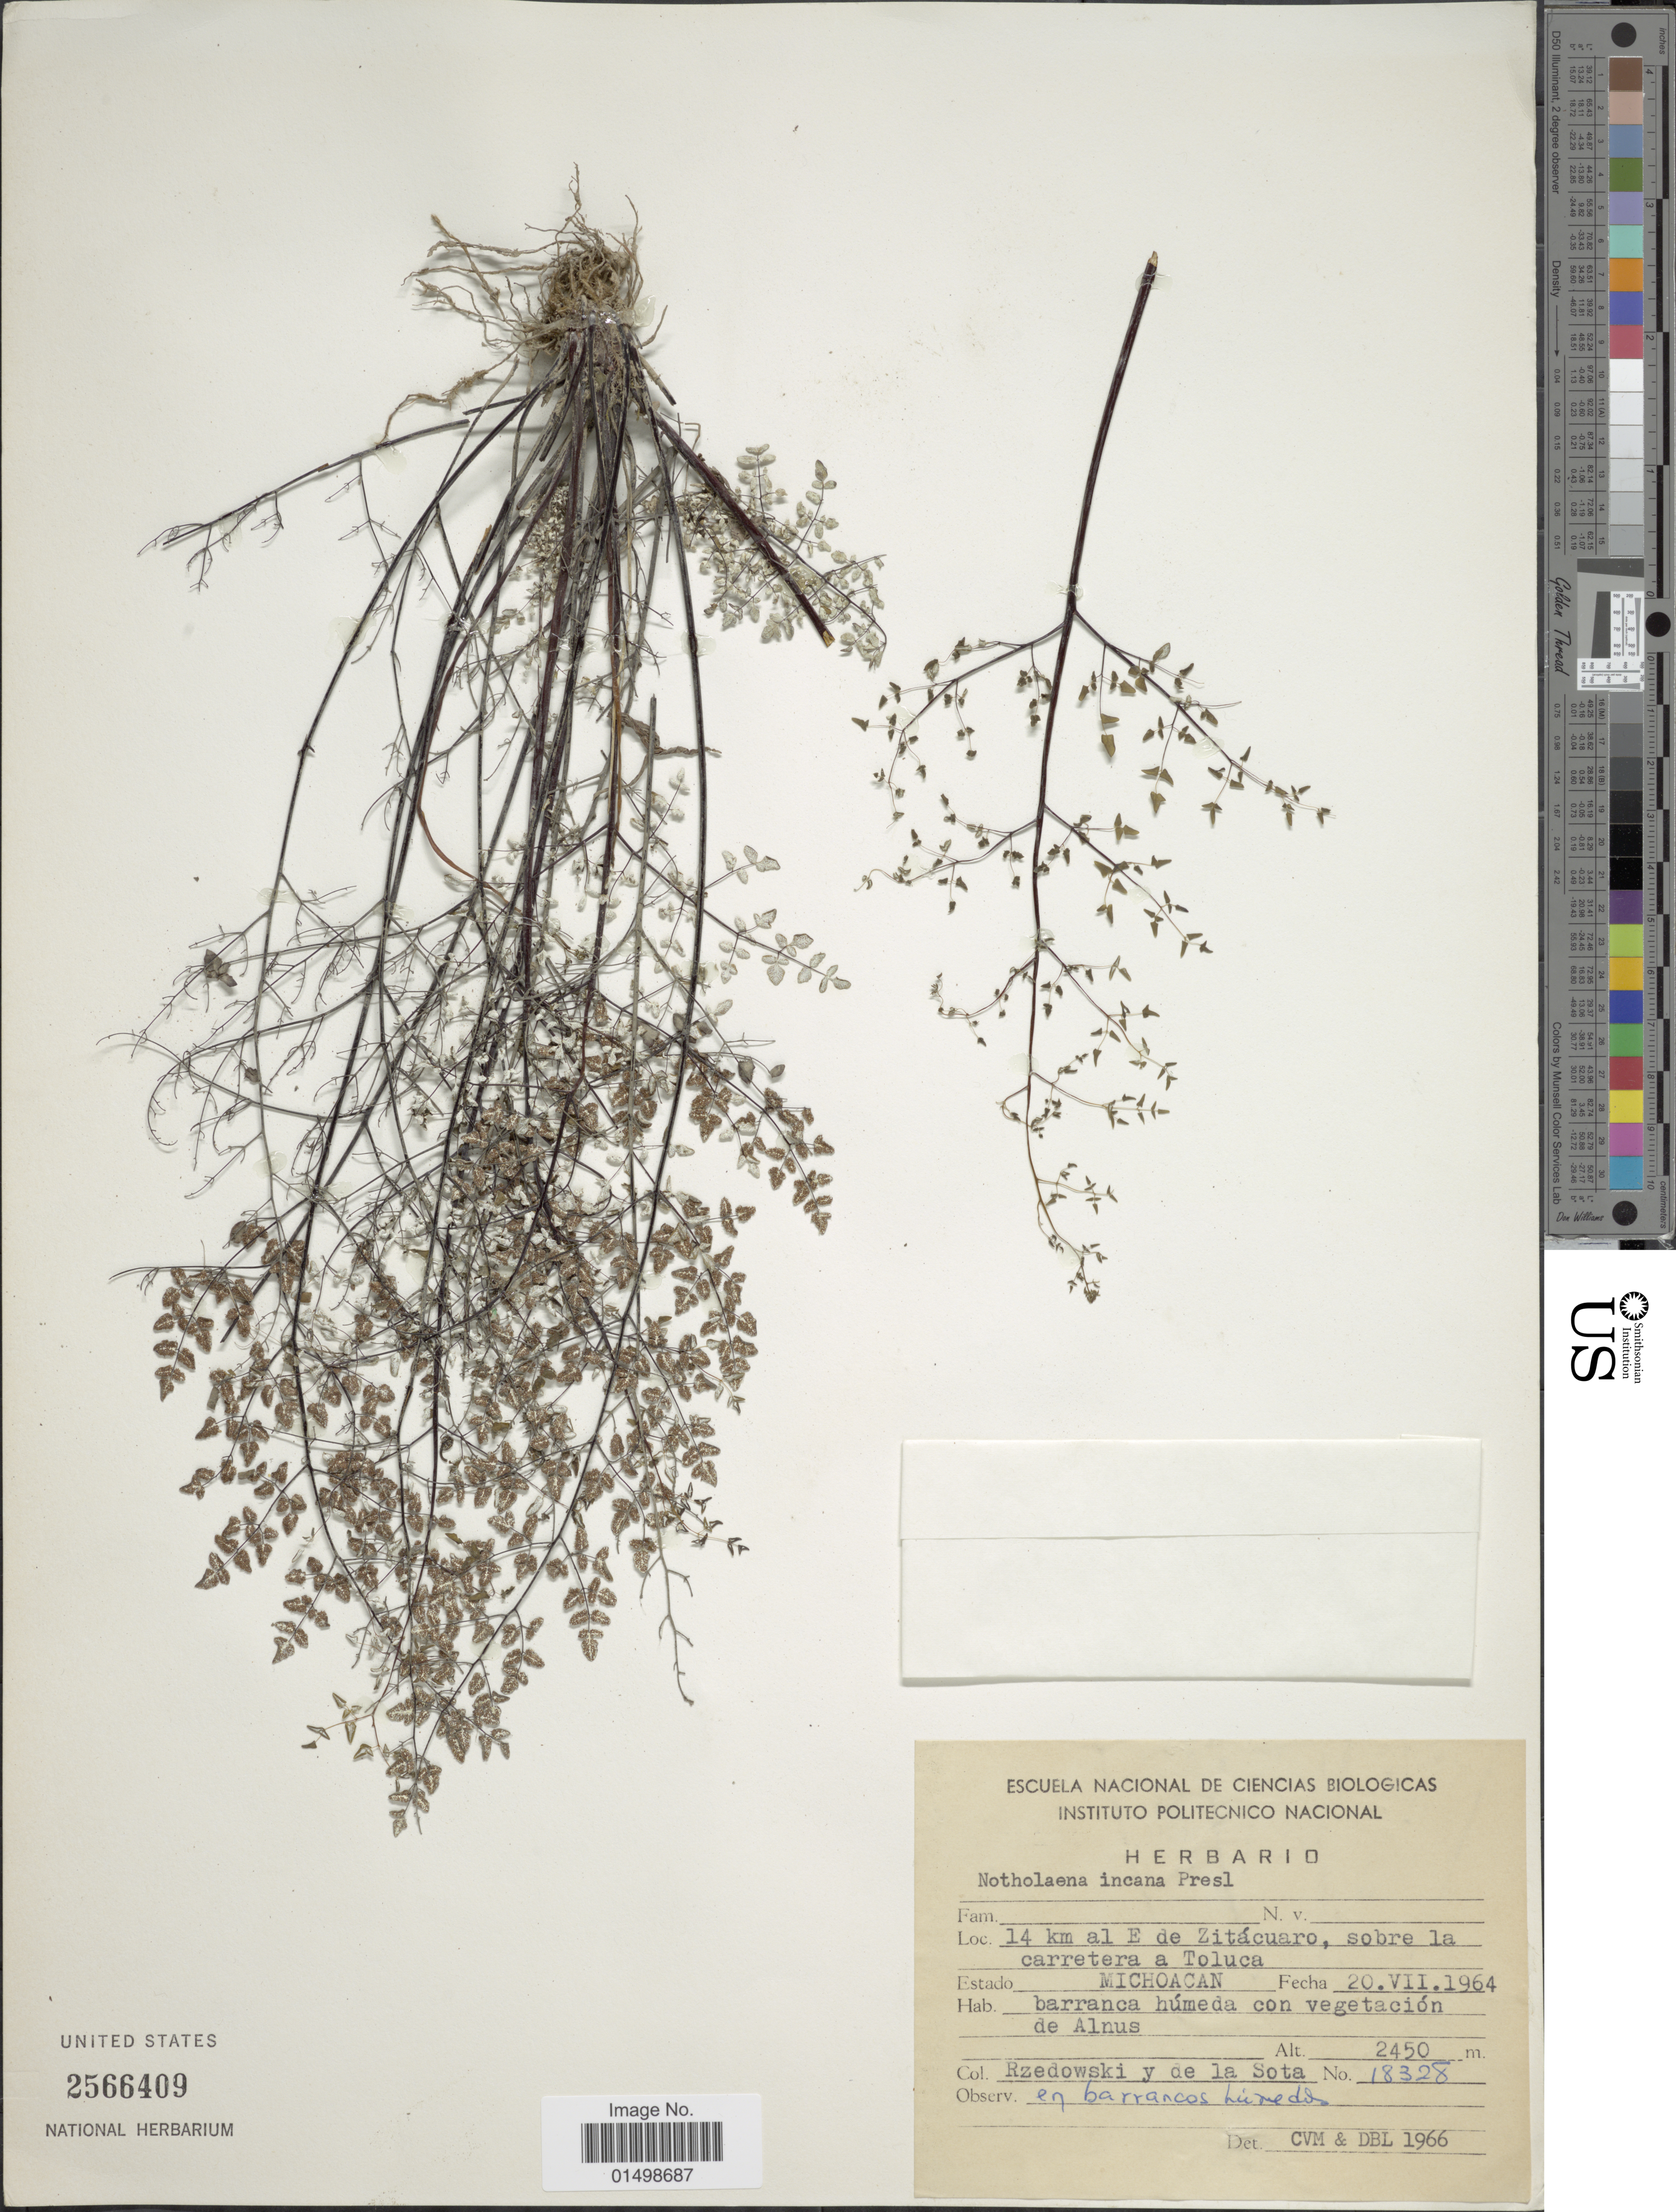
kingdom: Plantae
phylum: Tracheophyta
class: Polypodiopsida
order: Polypodiales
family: Pteridaceae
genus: Cheilanthes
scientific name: Cheilanthes incana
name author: (C. Presl) Mickel & Beitel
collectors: Rzedowski, -- & de la Sota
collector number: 18328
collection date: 1964-07-20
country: Mexico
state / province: Michoacán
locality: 14 km al E de Zitácuaro, sobre la carretera a Toluca.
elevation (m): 2450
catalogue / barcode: US 2566409